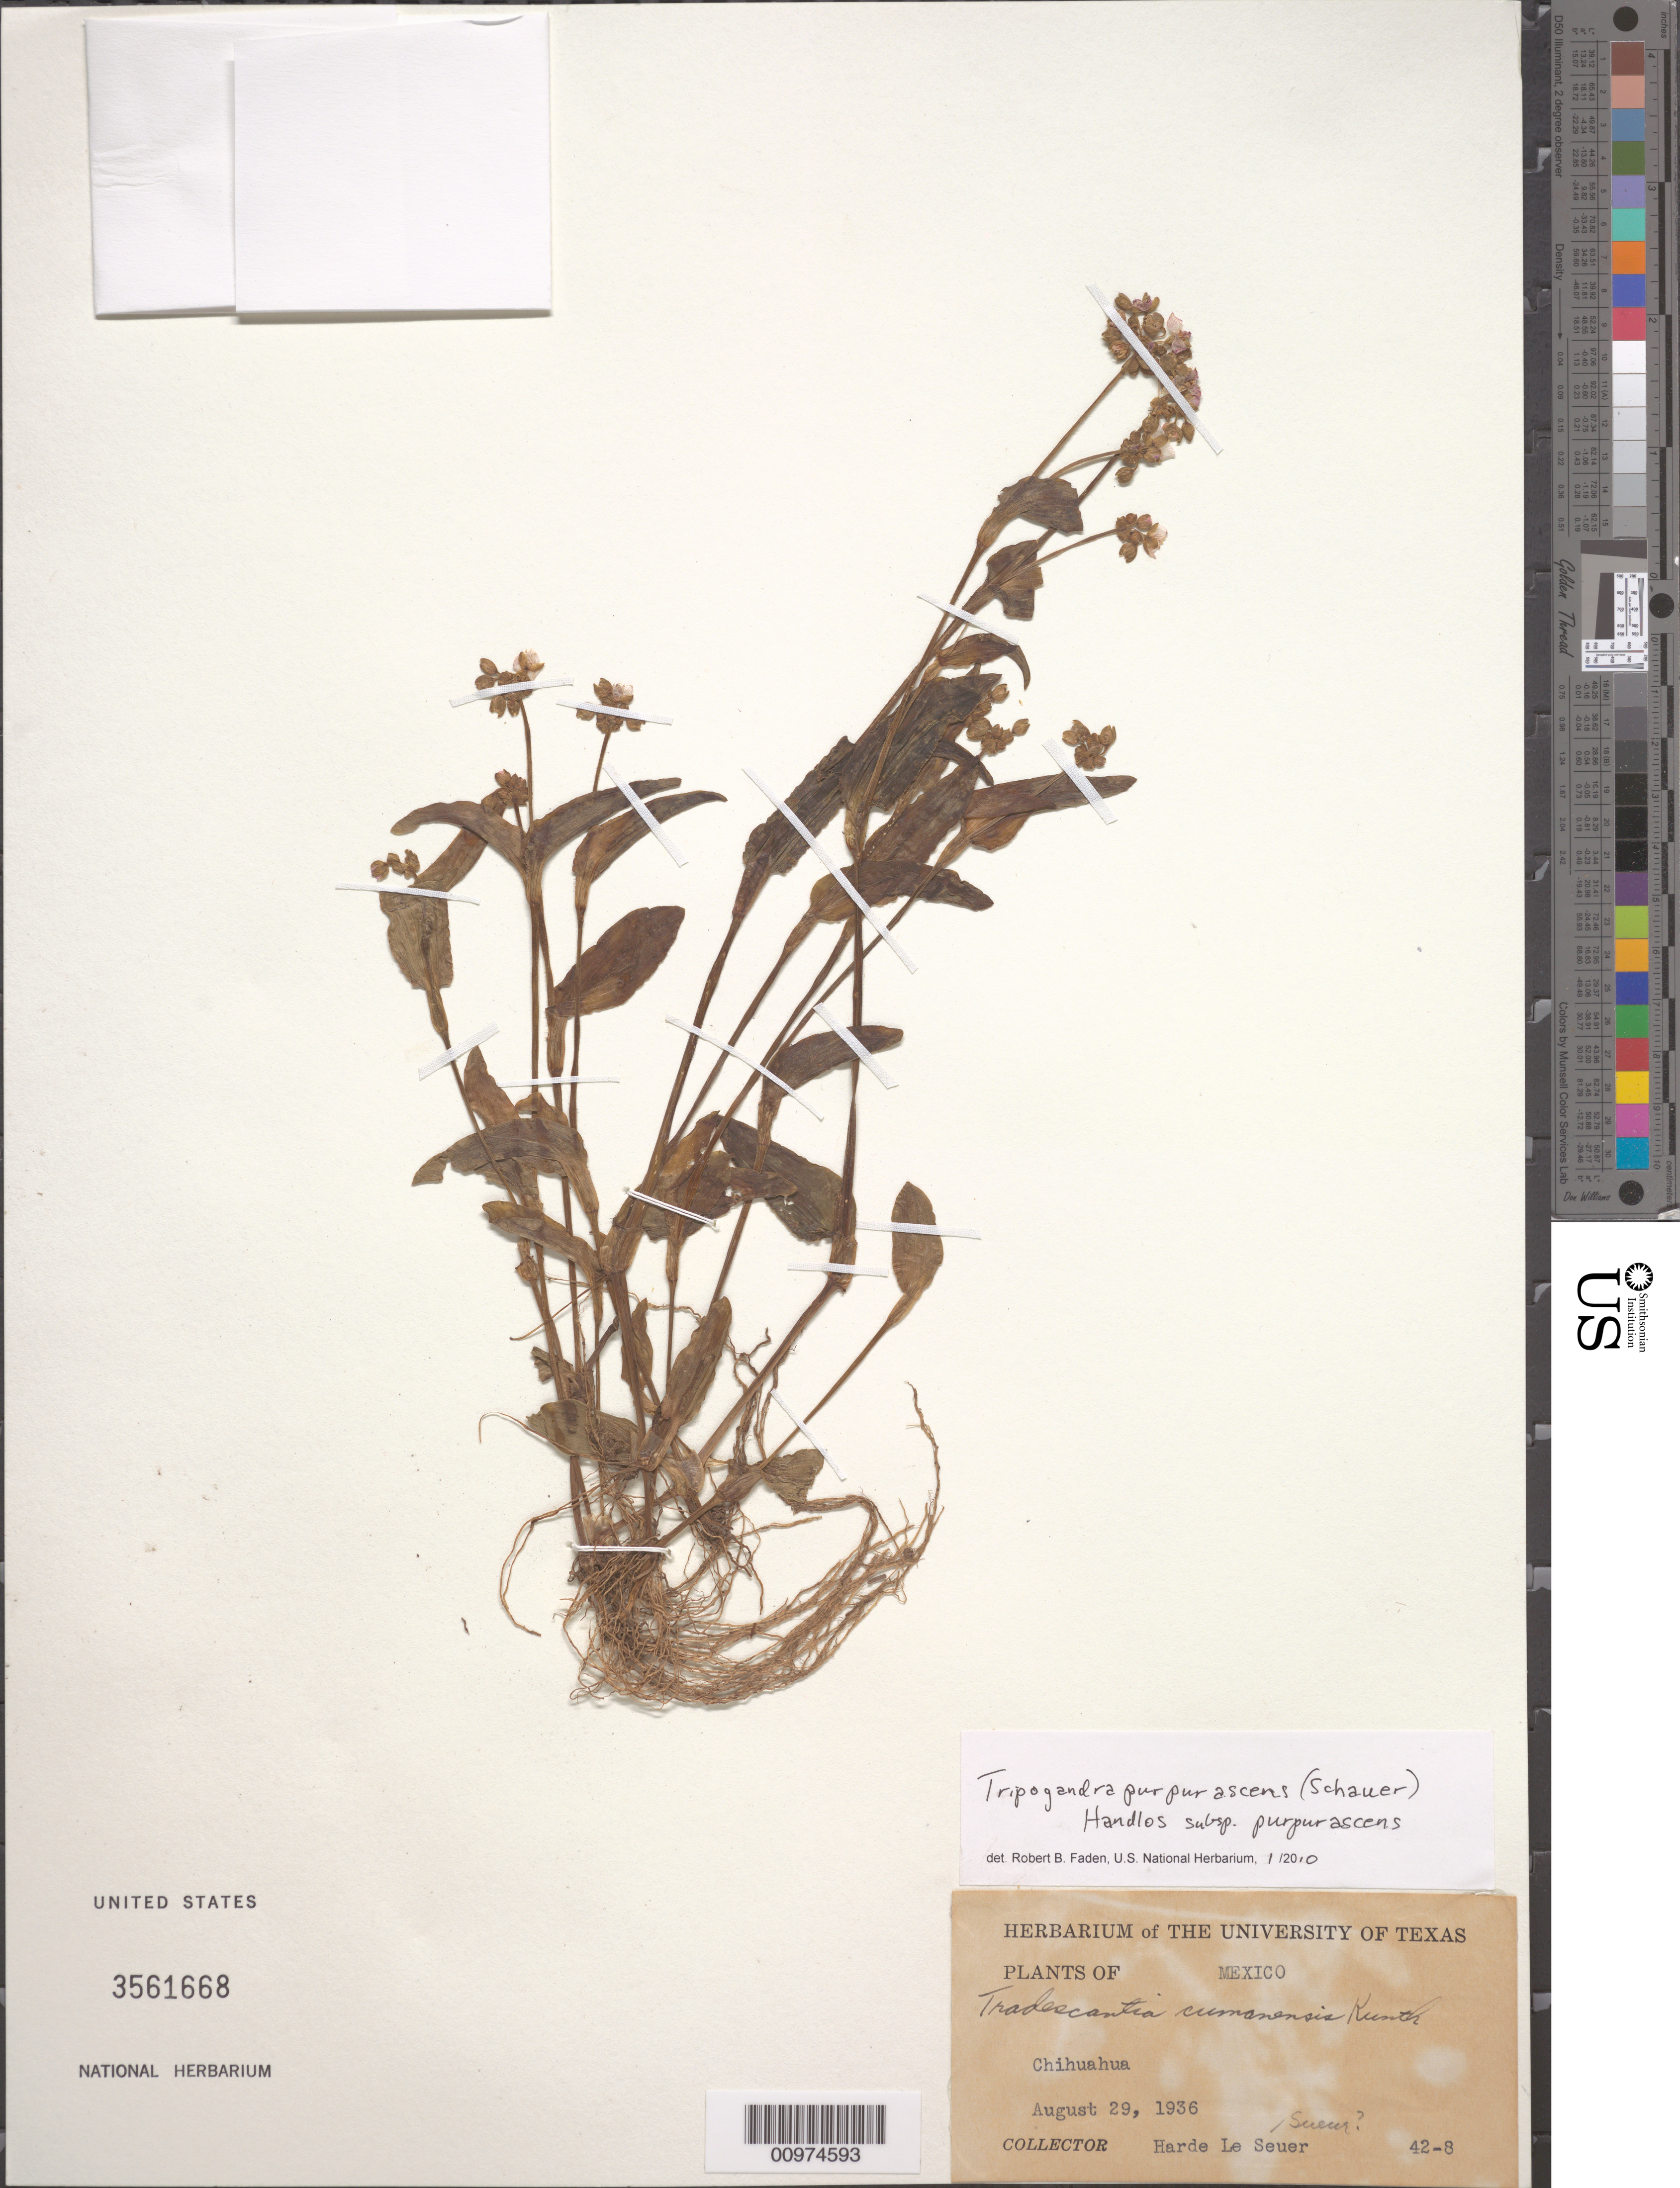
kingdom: Plantae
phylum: Tracheophyta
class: Liliopsida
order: Commelinales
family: Commelinaceae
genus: Tripogandra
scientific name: Tripogandra purpurascens subsp. purpurascens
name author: (S. Schauer) Handlos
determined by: Faden, Robert B., (US), Smithsonian Institution - National Museum of Natural History (UNITED STATES)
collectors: H. Seuer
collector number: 42-8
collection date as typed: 29 Aug 1936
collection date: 1936-08-29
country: Mexico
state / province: Chihuahua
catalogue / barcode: US 3561668